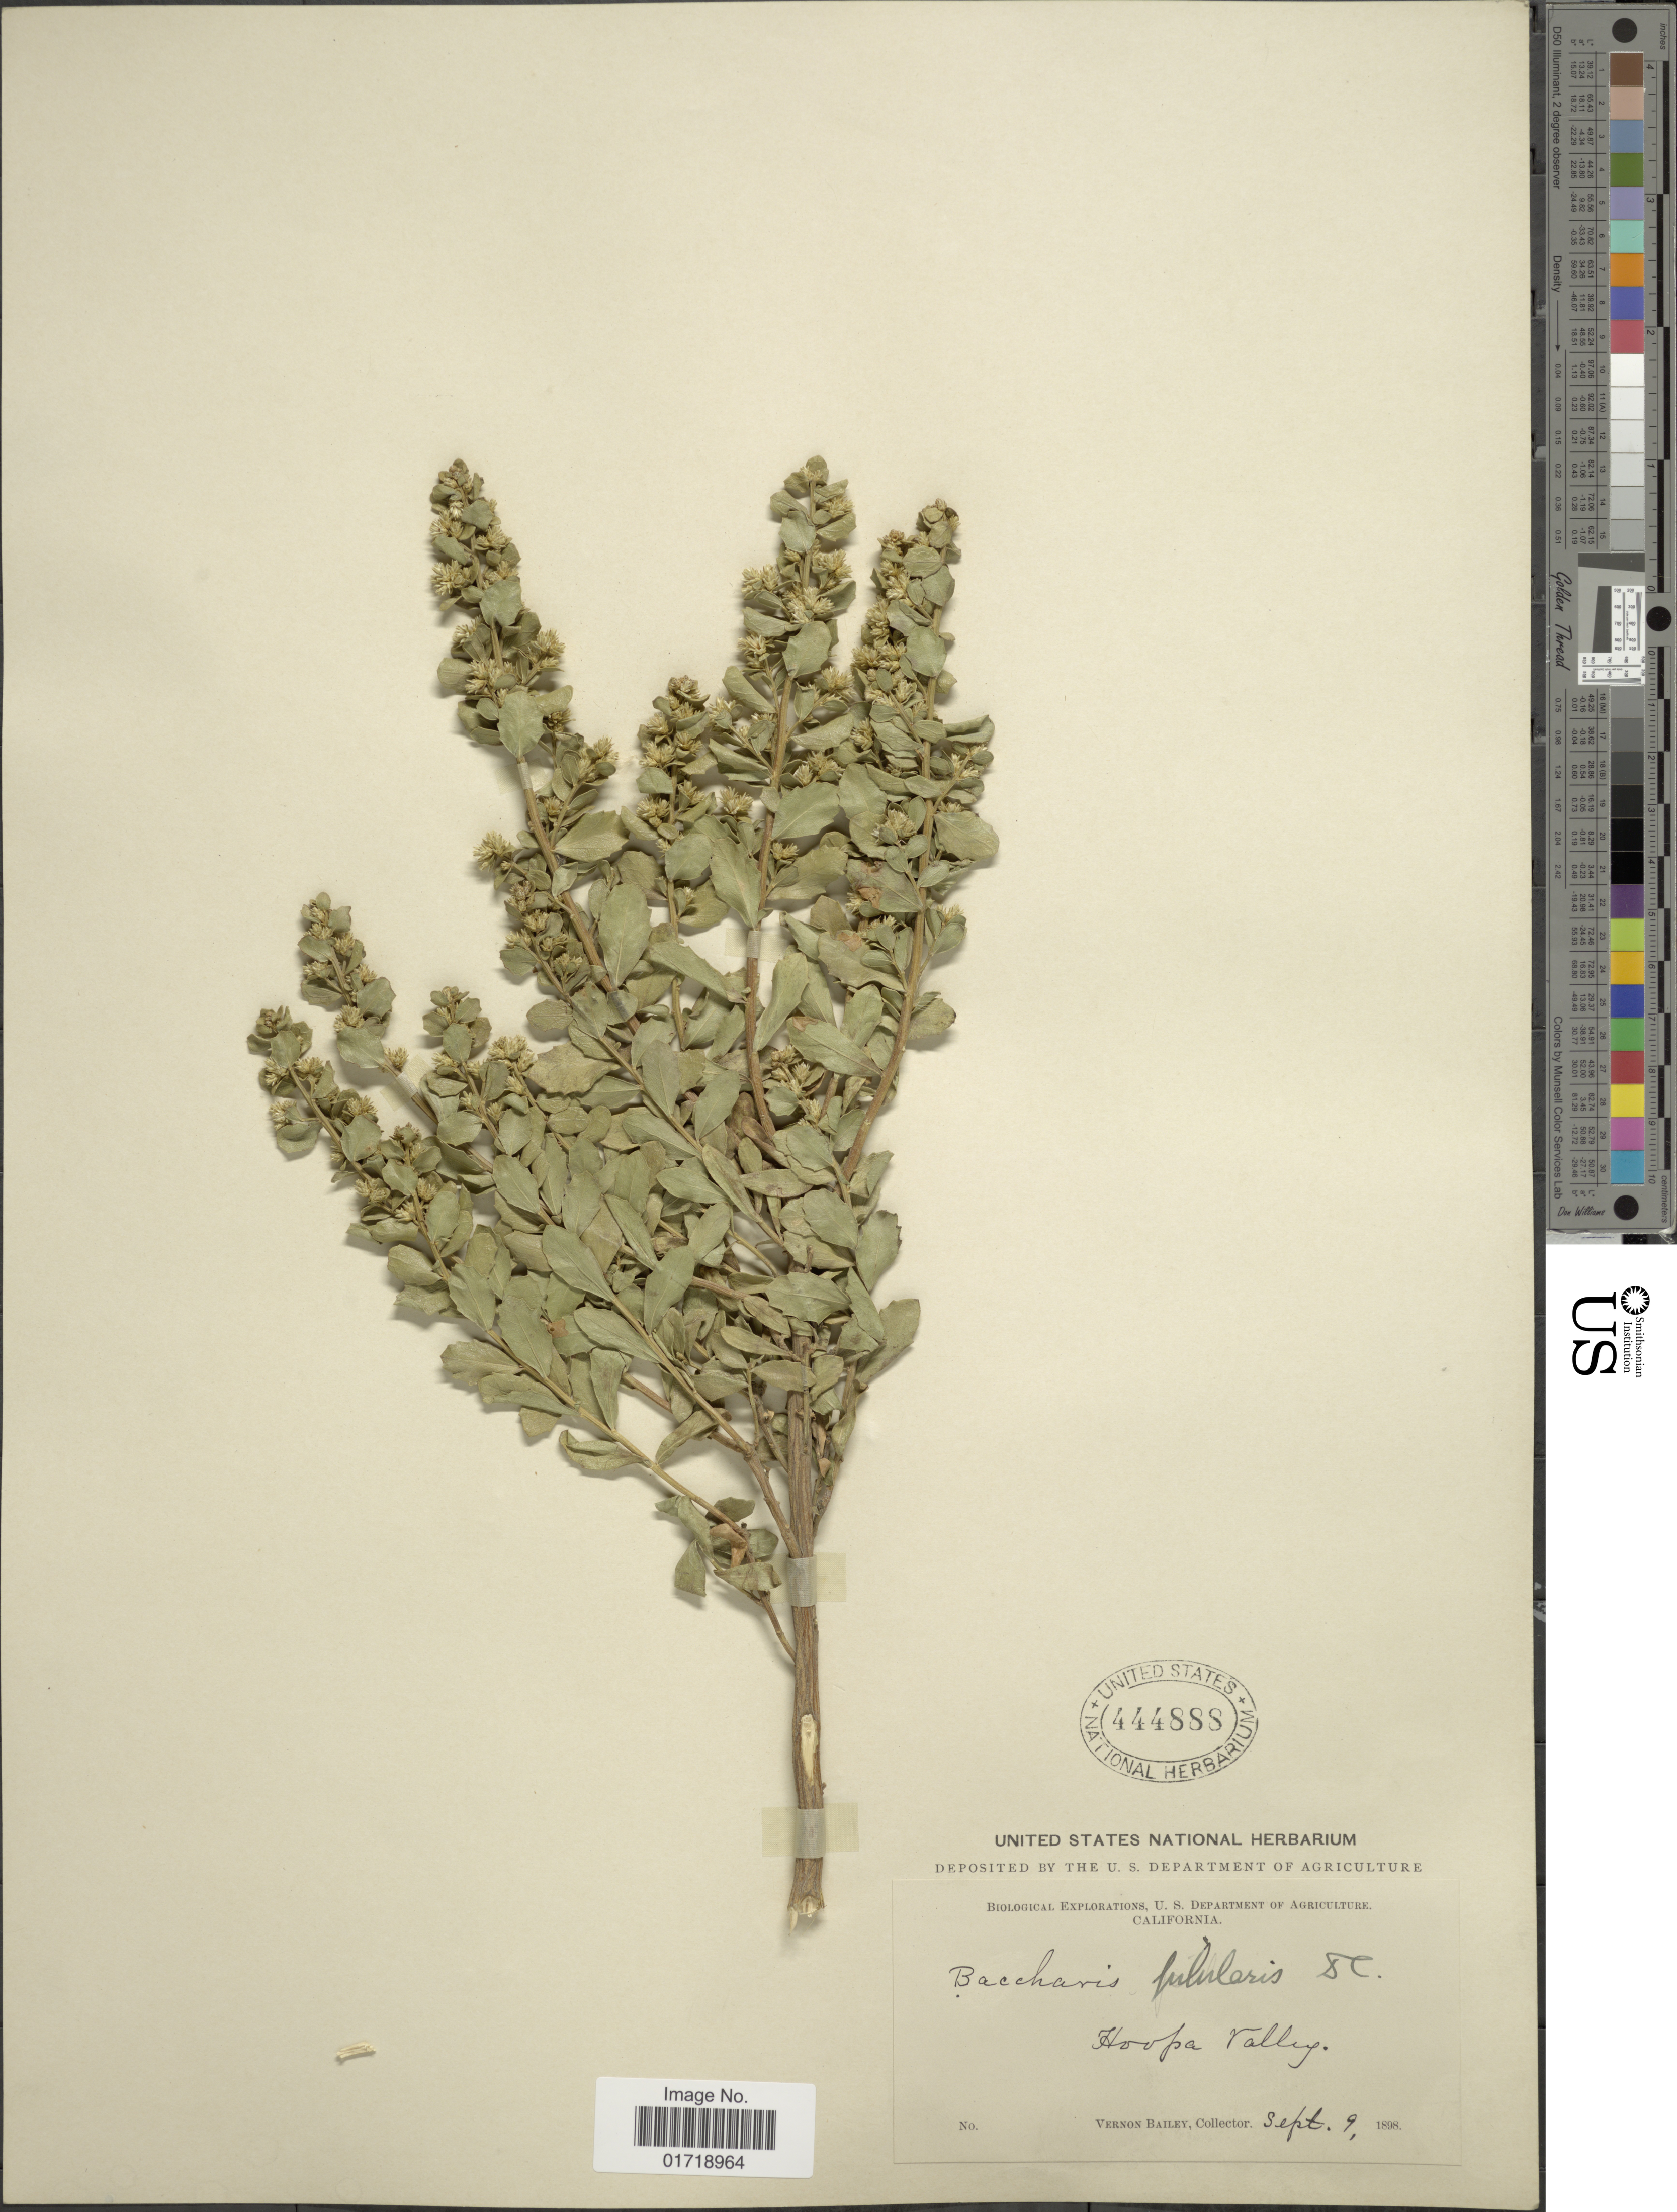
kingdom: Plantae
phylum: Tracheophyta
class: Magnoliopsida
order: Asterales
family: Asteraceae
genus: Baccharis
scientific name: Baccharis pilularis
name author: DC.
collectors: V. O. Bailey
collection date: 1898-09-09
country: United States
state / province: California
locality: Hoopa Valley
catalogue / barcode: US 444888